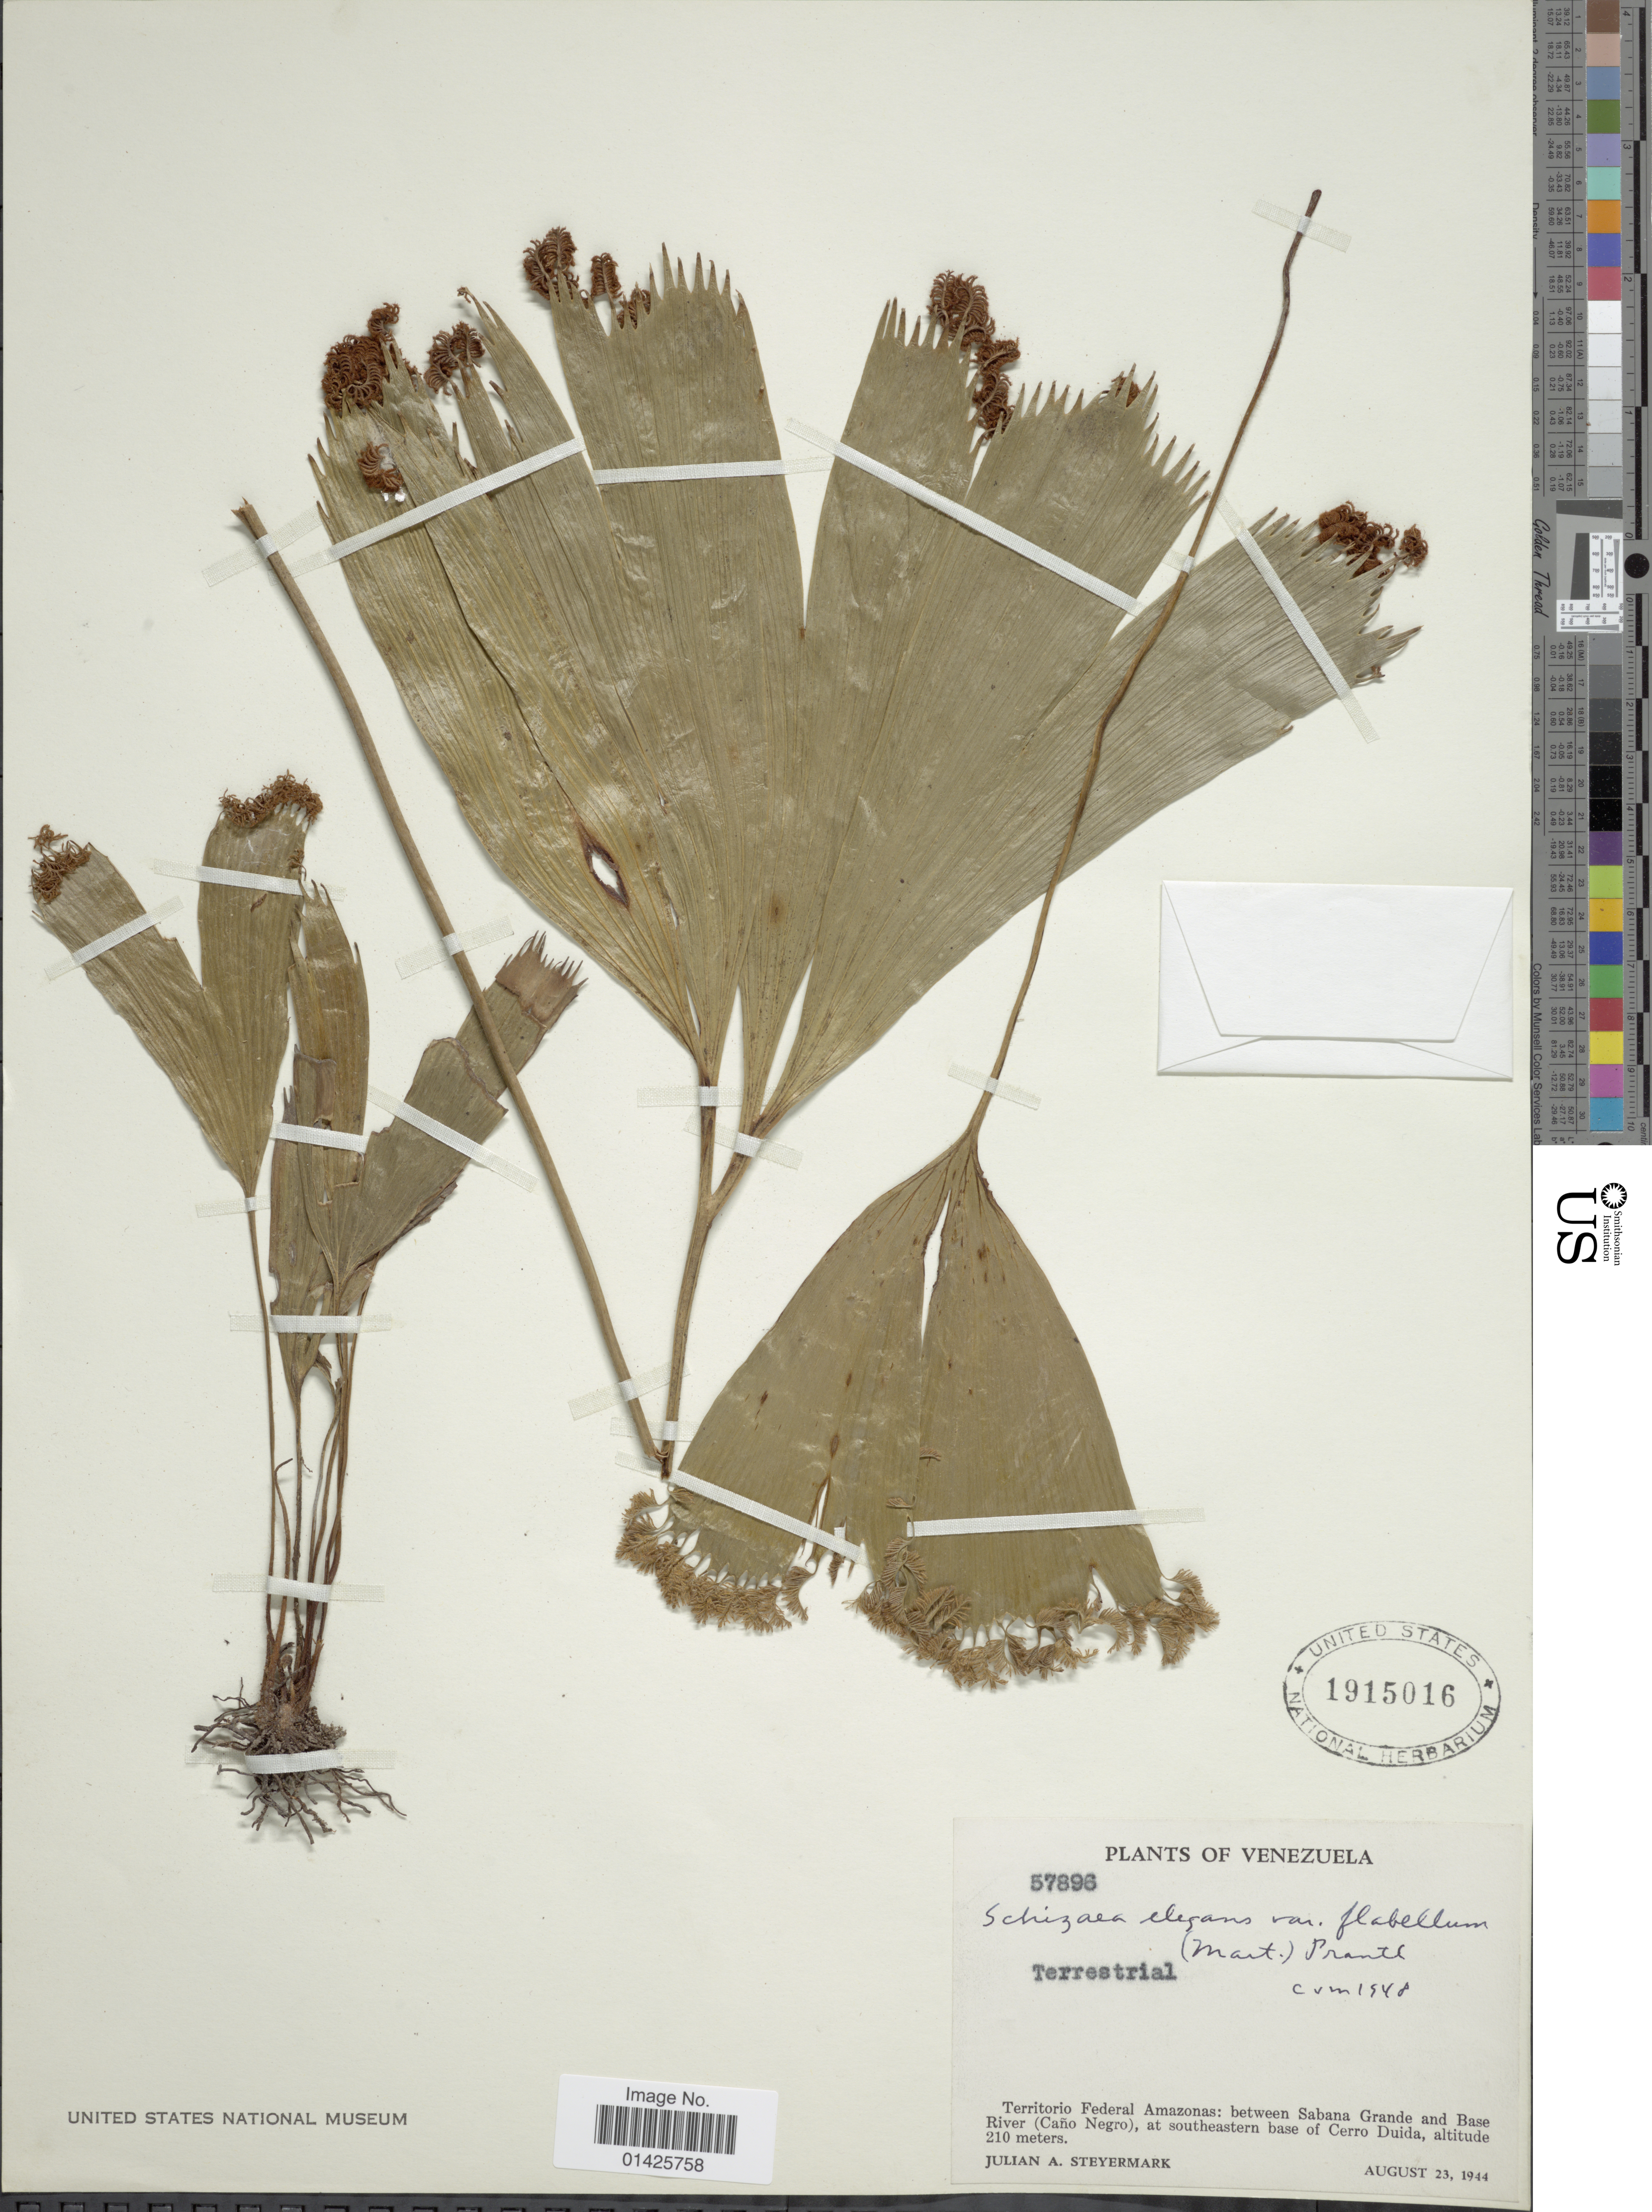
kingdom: Plantae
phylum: Tracheophyta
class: Polypodiopsida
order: Schizaeales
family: Schizaeaceae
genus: Schizaea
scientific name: Schizaea elegans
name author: (Vahl) Sw.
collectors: J. Steyermark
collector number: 57896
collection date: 1944-08-23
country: Venezuela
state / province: Amazonas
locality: Territorio Federal Amazonas: between Sabana Grande and Base River (Caño Negro), at southeast base of Cerro Duida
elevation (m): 210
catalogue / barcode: US 1915016